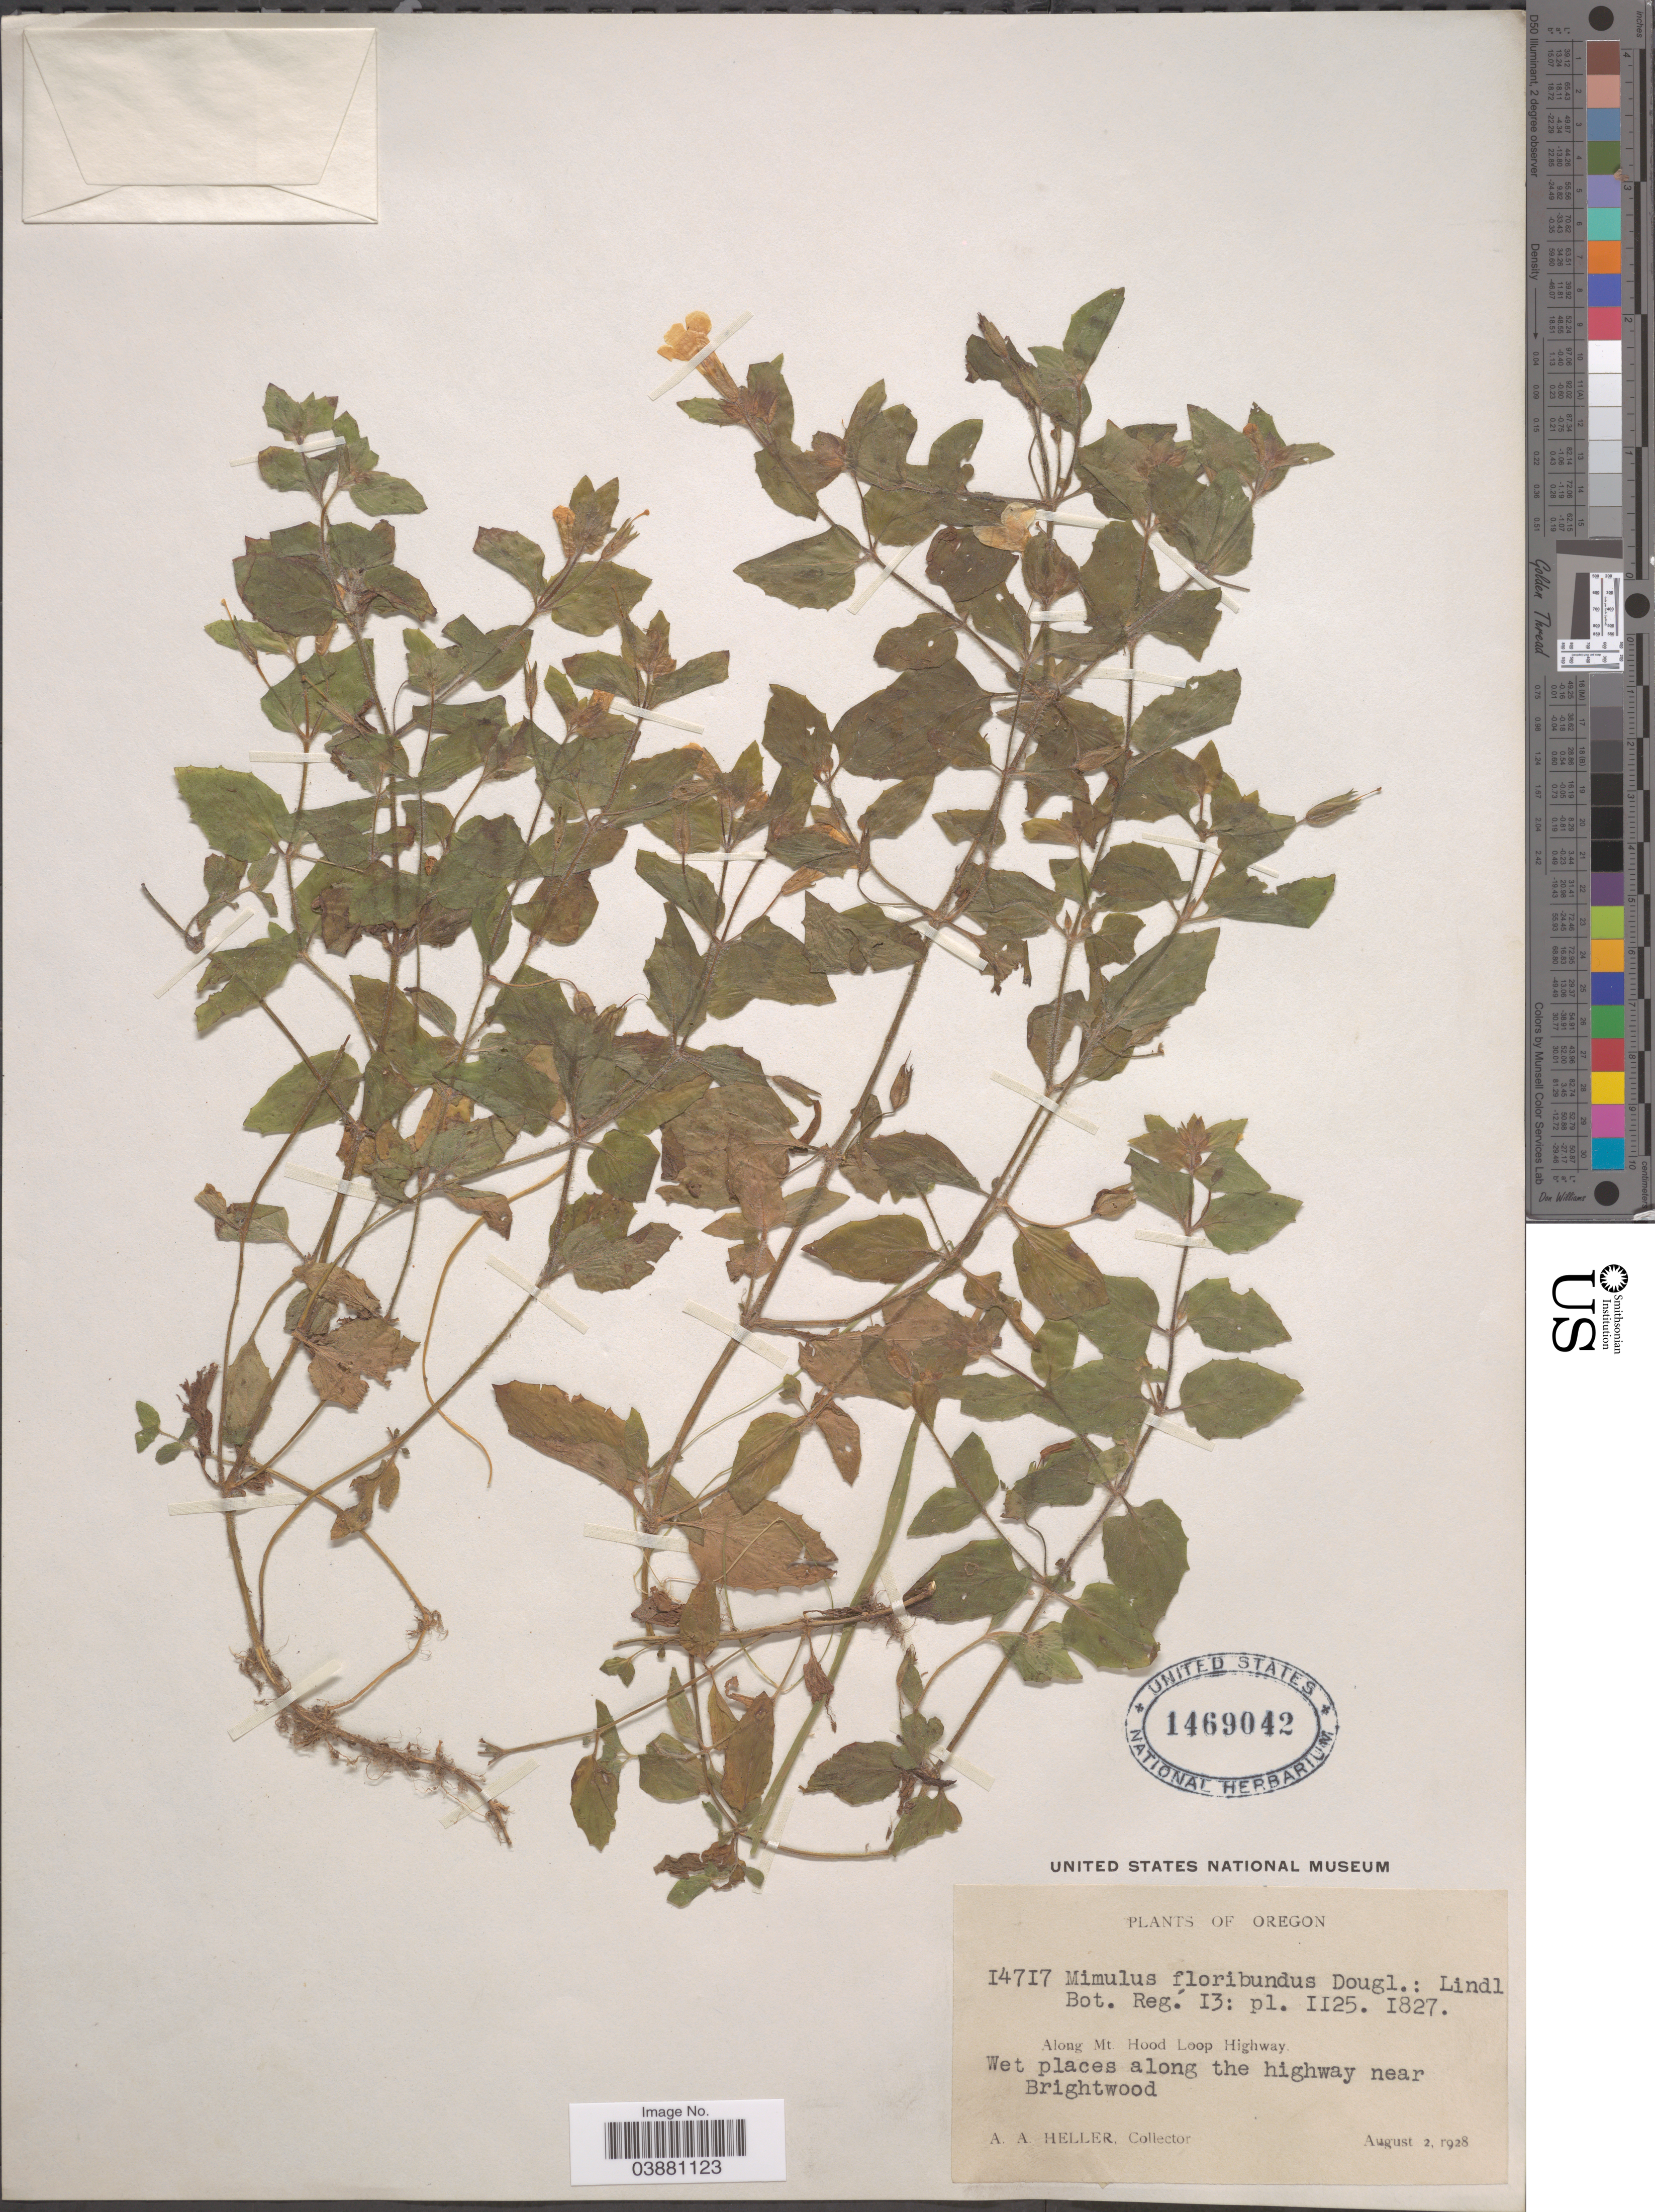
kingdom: Plantae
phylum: Tracheophyta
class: Magnoliopsida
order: Lamiales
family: Phrymaceae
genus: Mimulus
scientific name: Mimulus floribundus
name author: Douglas ex Lindl.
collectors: A. A. Heller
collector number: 14717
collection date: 1928-08-02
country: United States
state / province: Oregon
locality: Along Mt. Hood Loop Highway. Along the highway near Brightwood.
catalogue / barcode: US 1469042